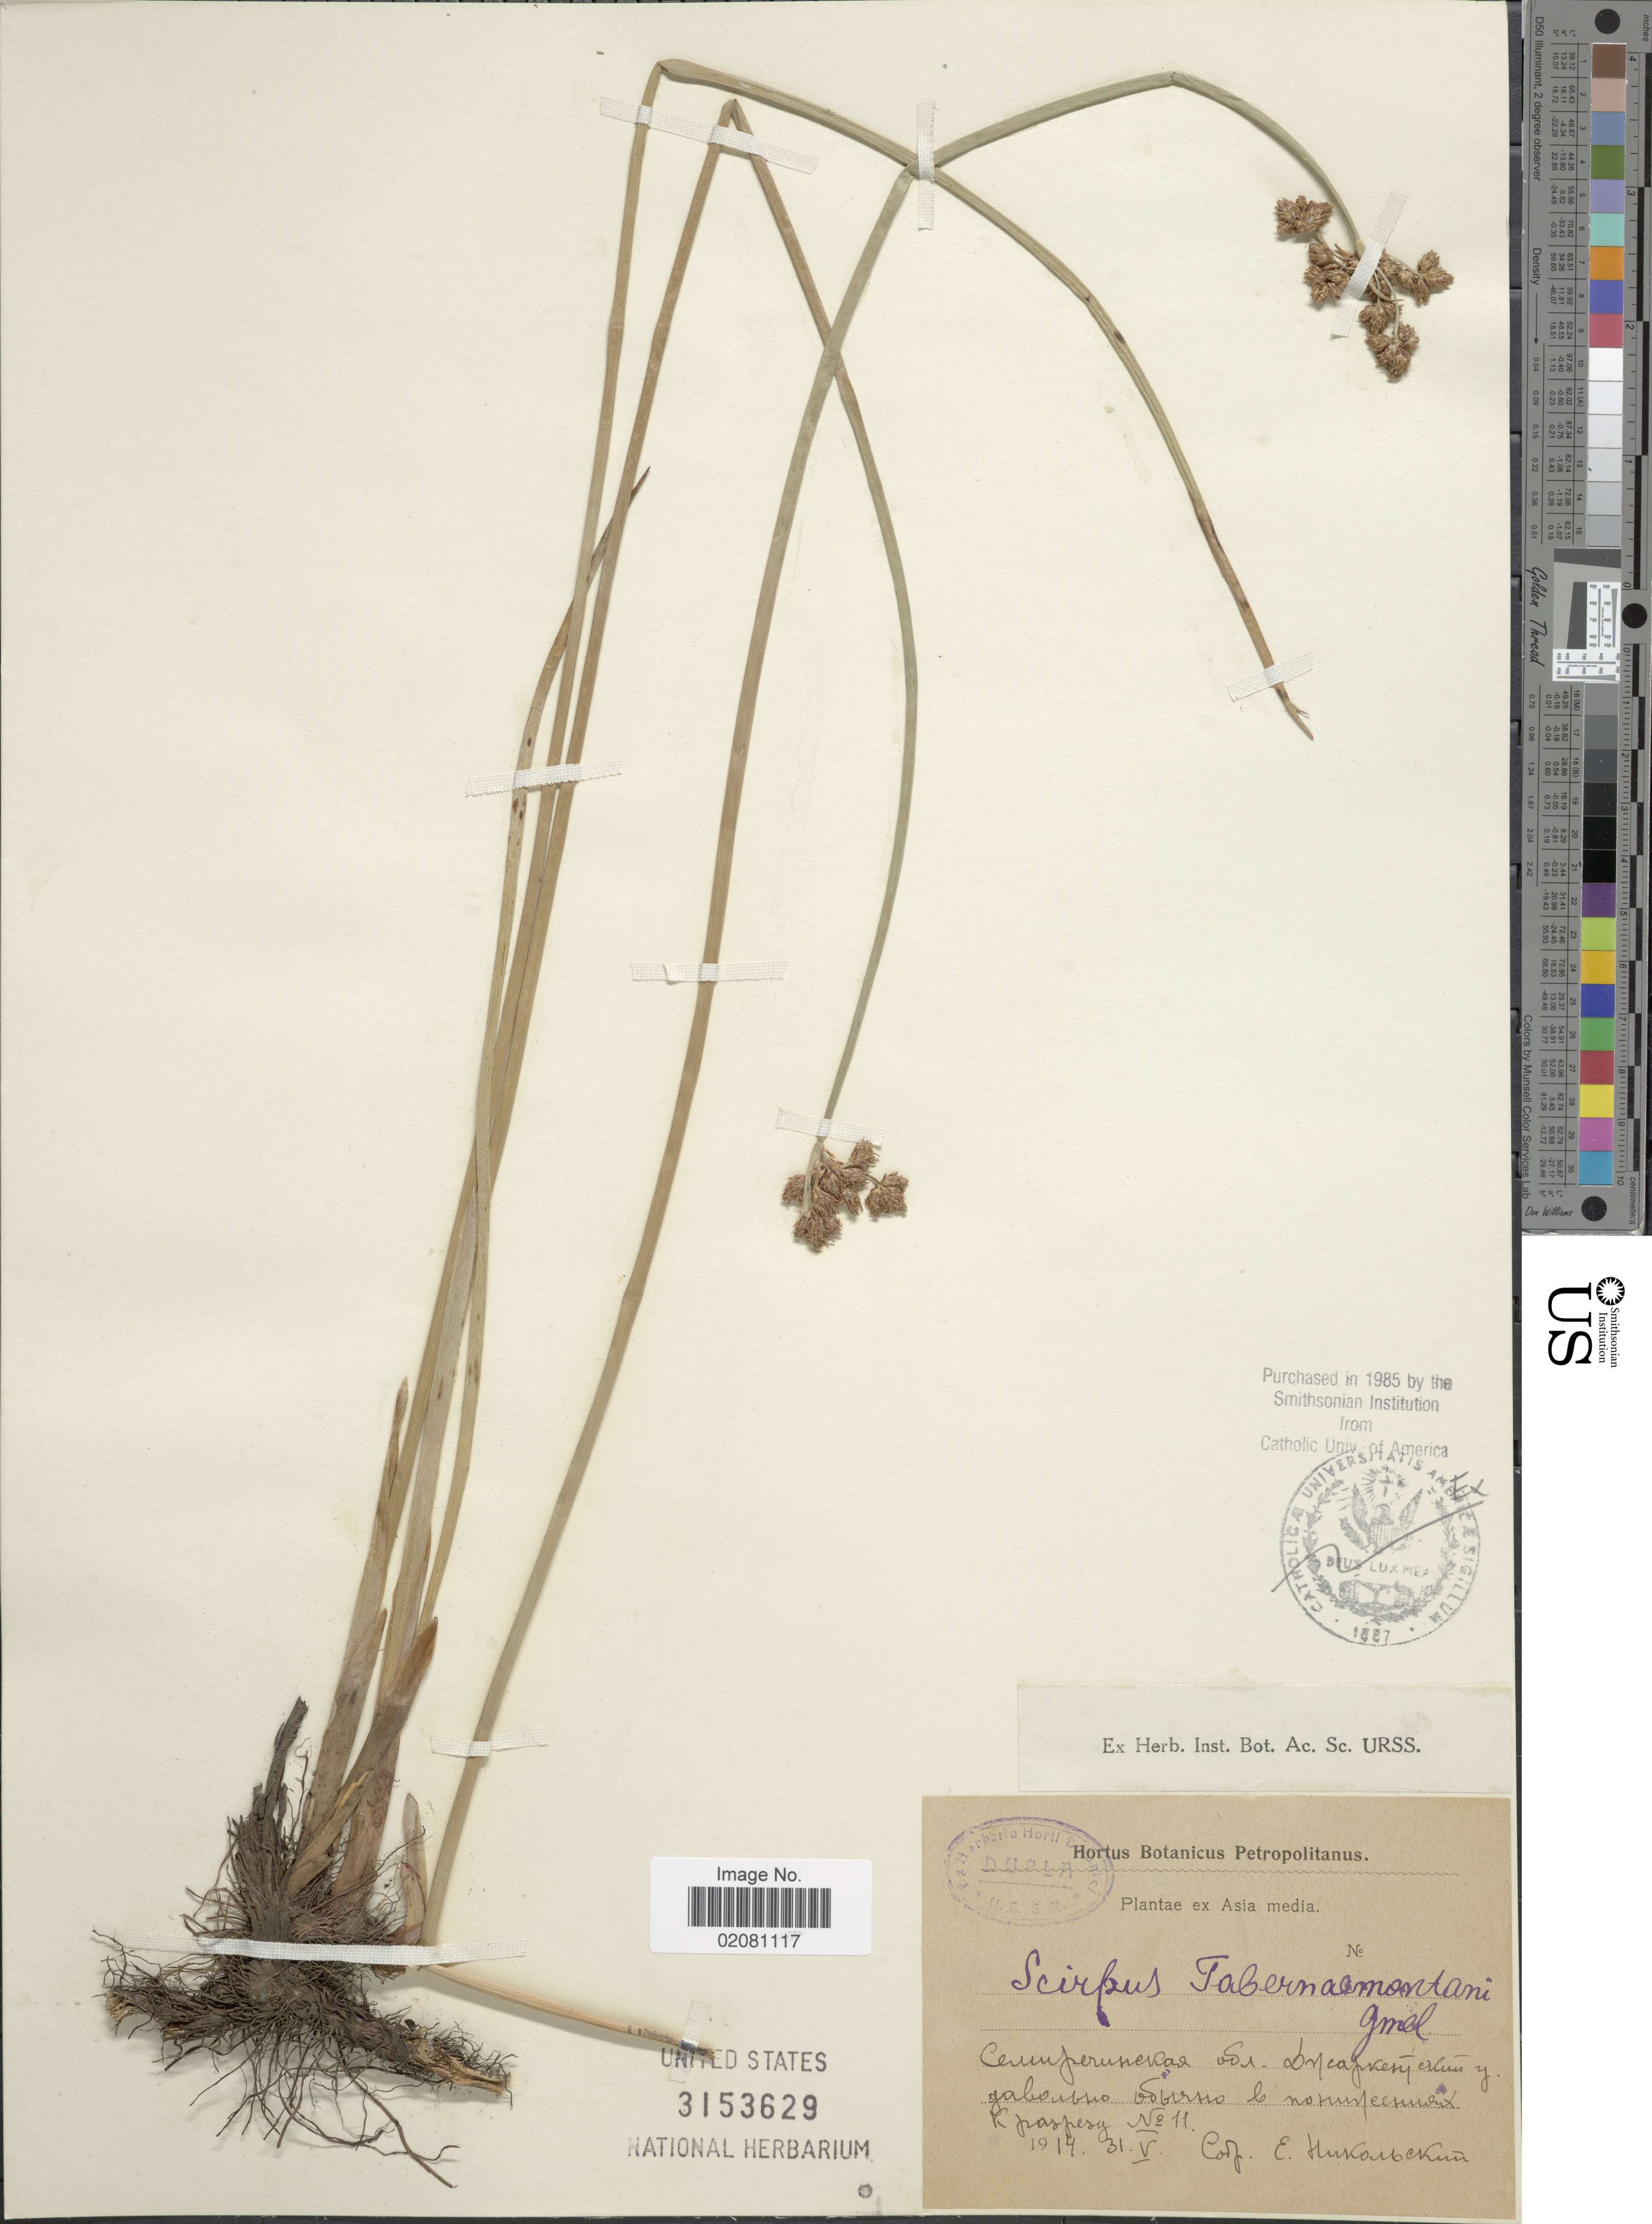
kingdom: Plantae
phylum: Tracheophyta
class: Liliopsida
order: Poales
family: Cyperaceae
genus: Schoenoplectus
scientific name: Schoenoplectus tabernaemontani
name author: (C.C. Gmel.) Palla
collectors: E. Nikolsky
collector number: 11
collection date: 1914-05-31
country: Kazakhstan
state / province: Almaty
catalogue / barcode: US 3153629